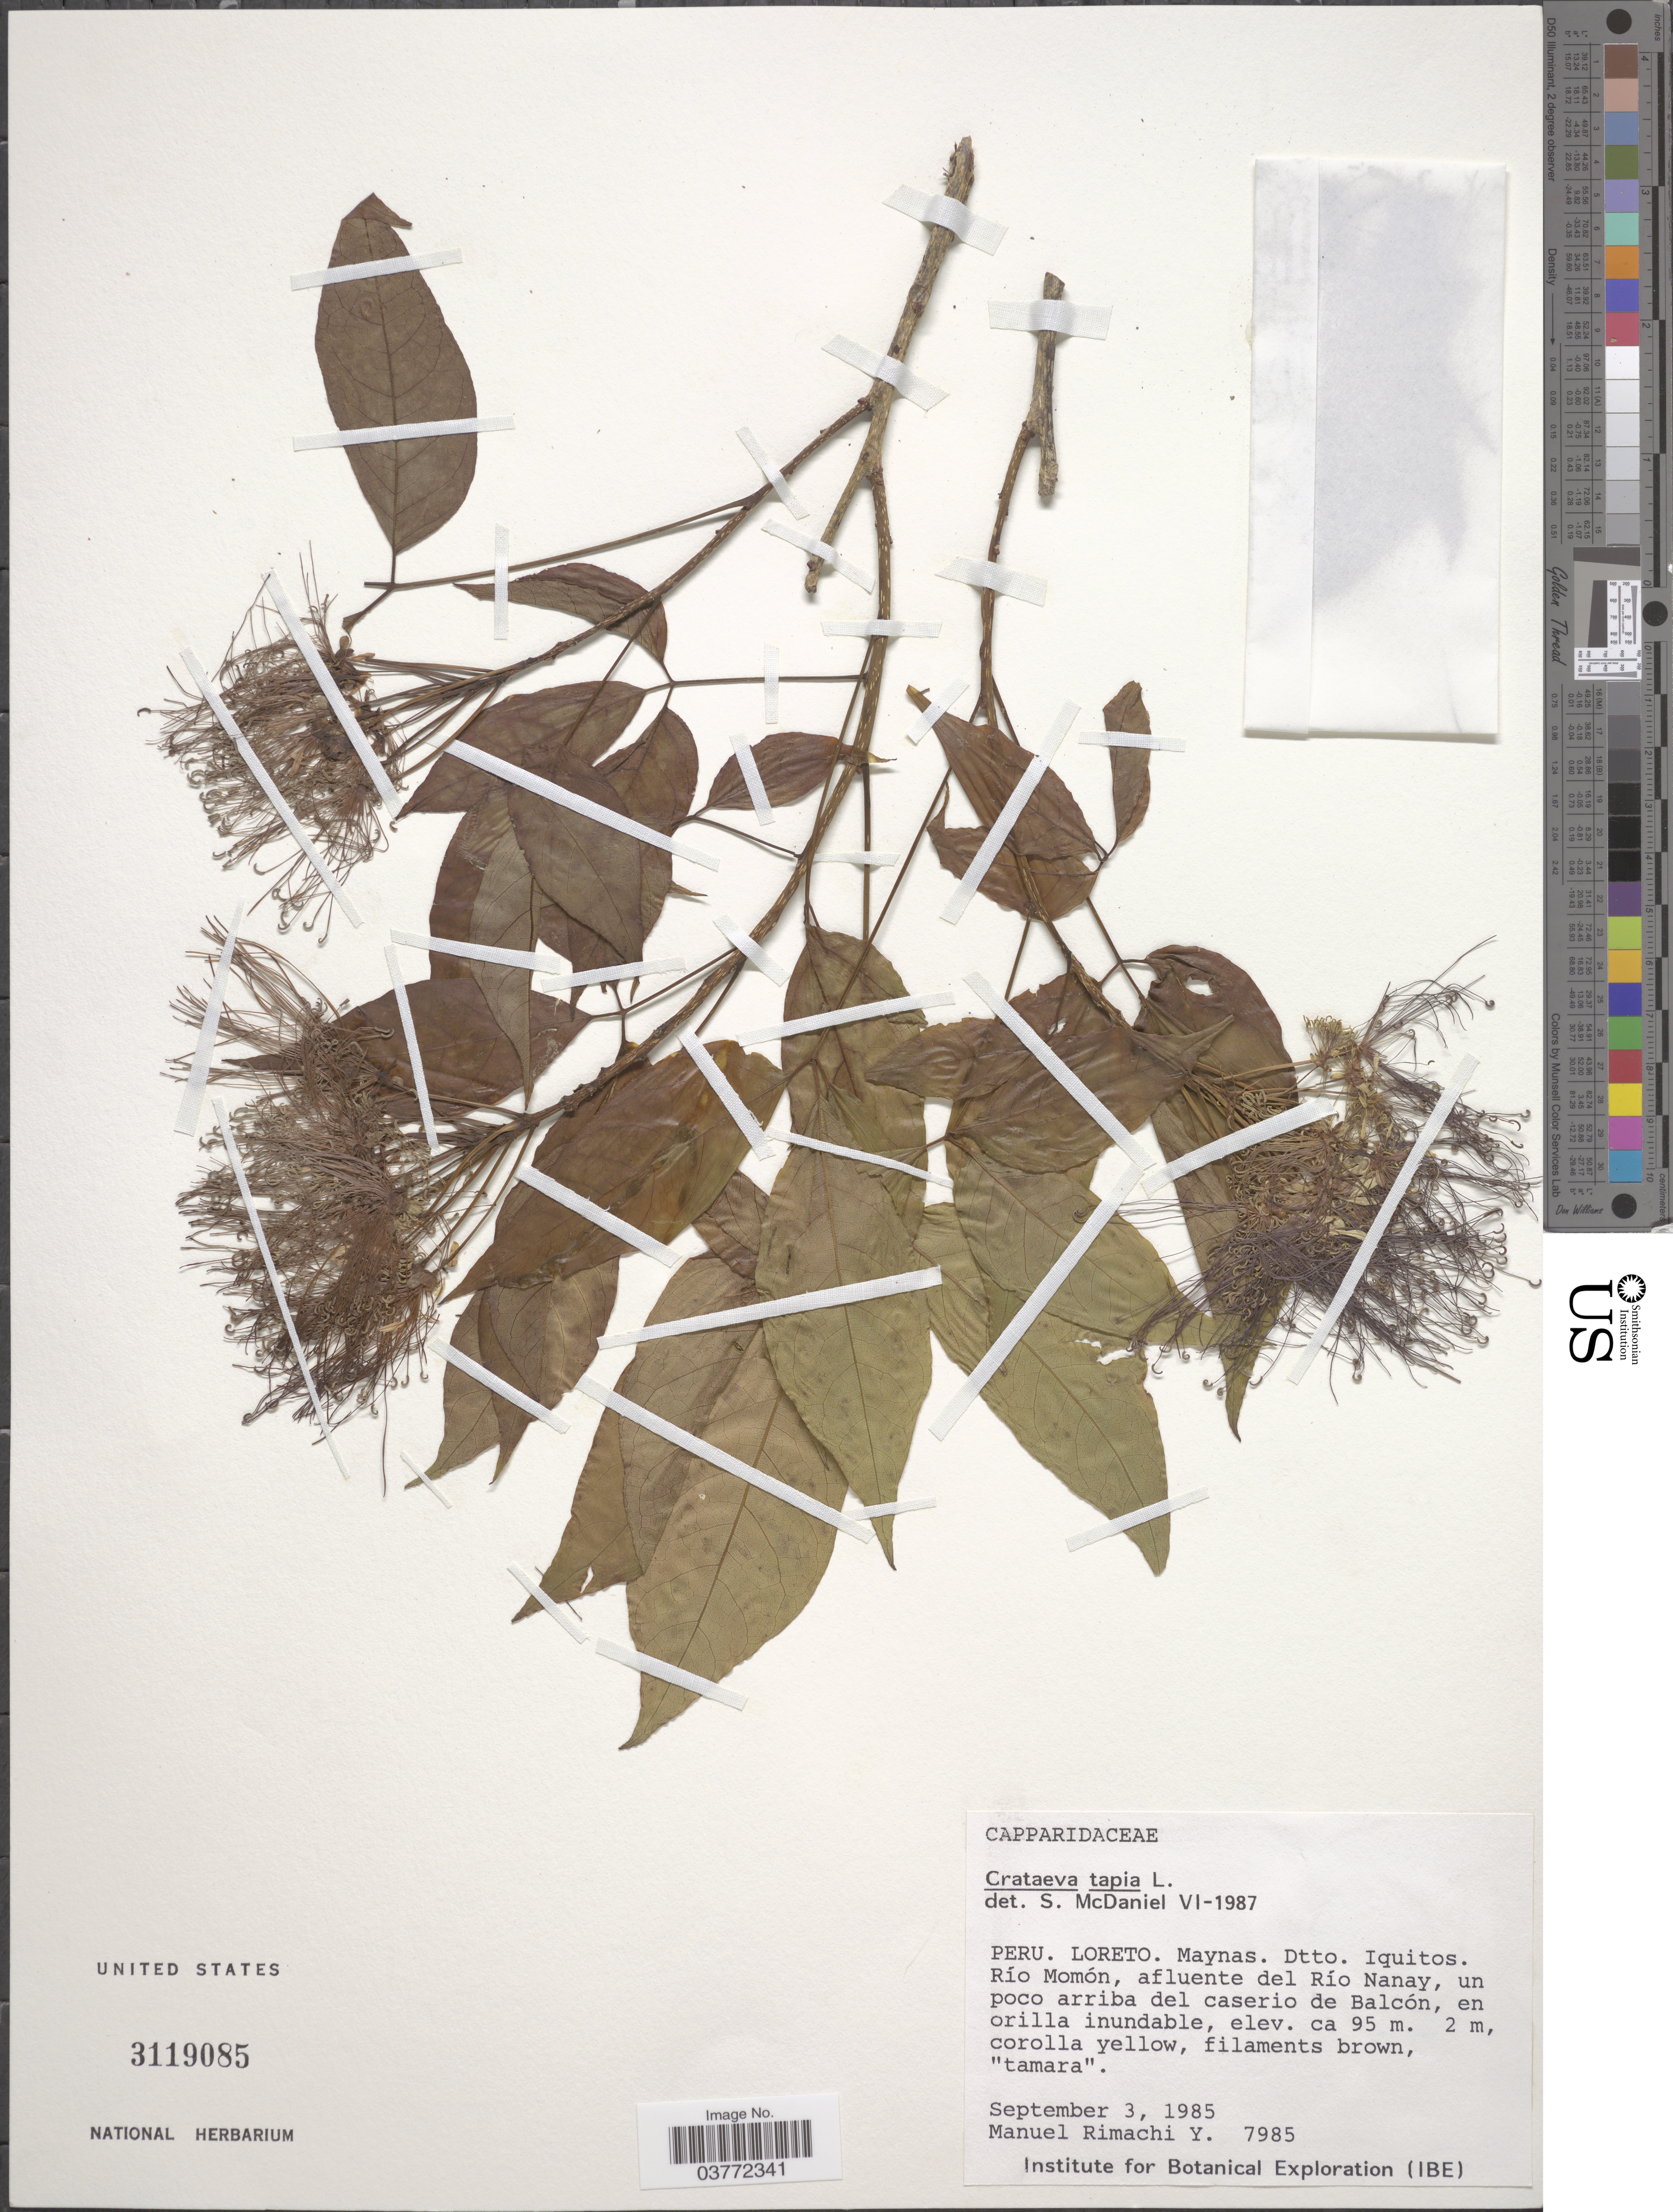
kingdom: Plantae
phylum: Tracheophyta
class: Magnoliopsida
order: Brassicales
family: Capparaceae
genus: Crateva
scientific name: Crateva tapia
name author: L.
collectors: M. Rimachi Y.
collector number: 7985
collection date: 1985-09-03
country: Peru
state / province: Loreto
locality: Maynas. Dtto. Iquitos. Río Momón, afluente del Río Nanay, un poco arriba del caserio de Balcón.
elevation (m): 95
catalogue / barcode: US 3119085